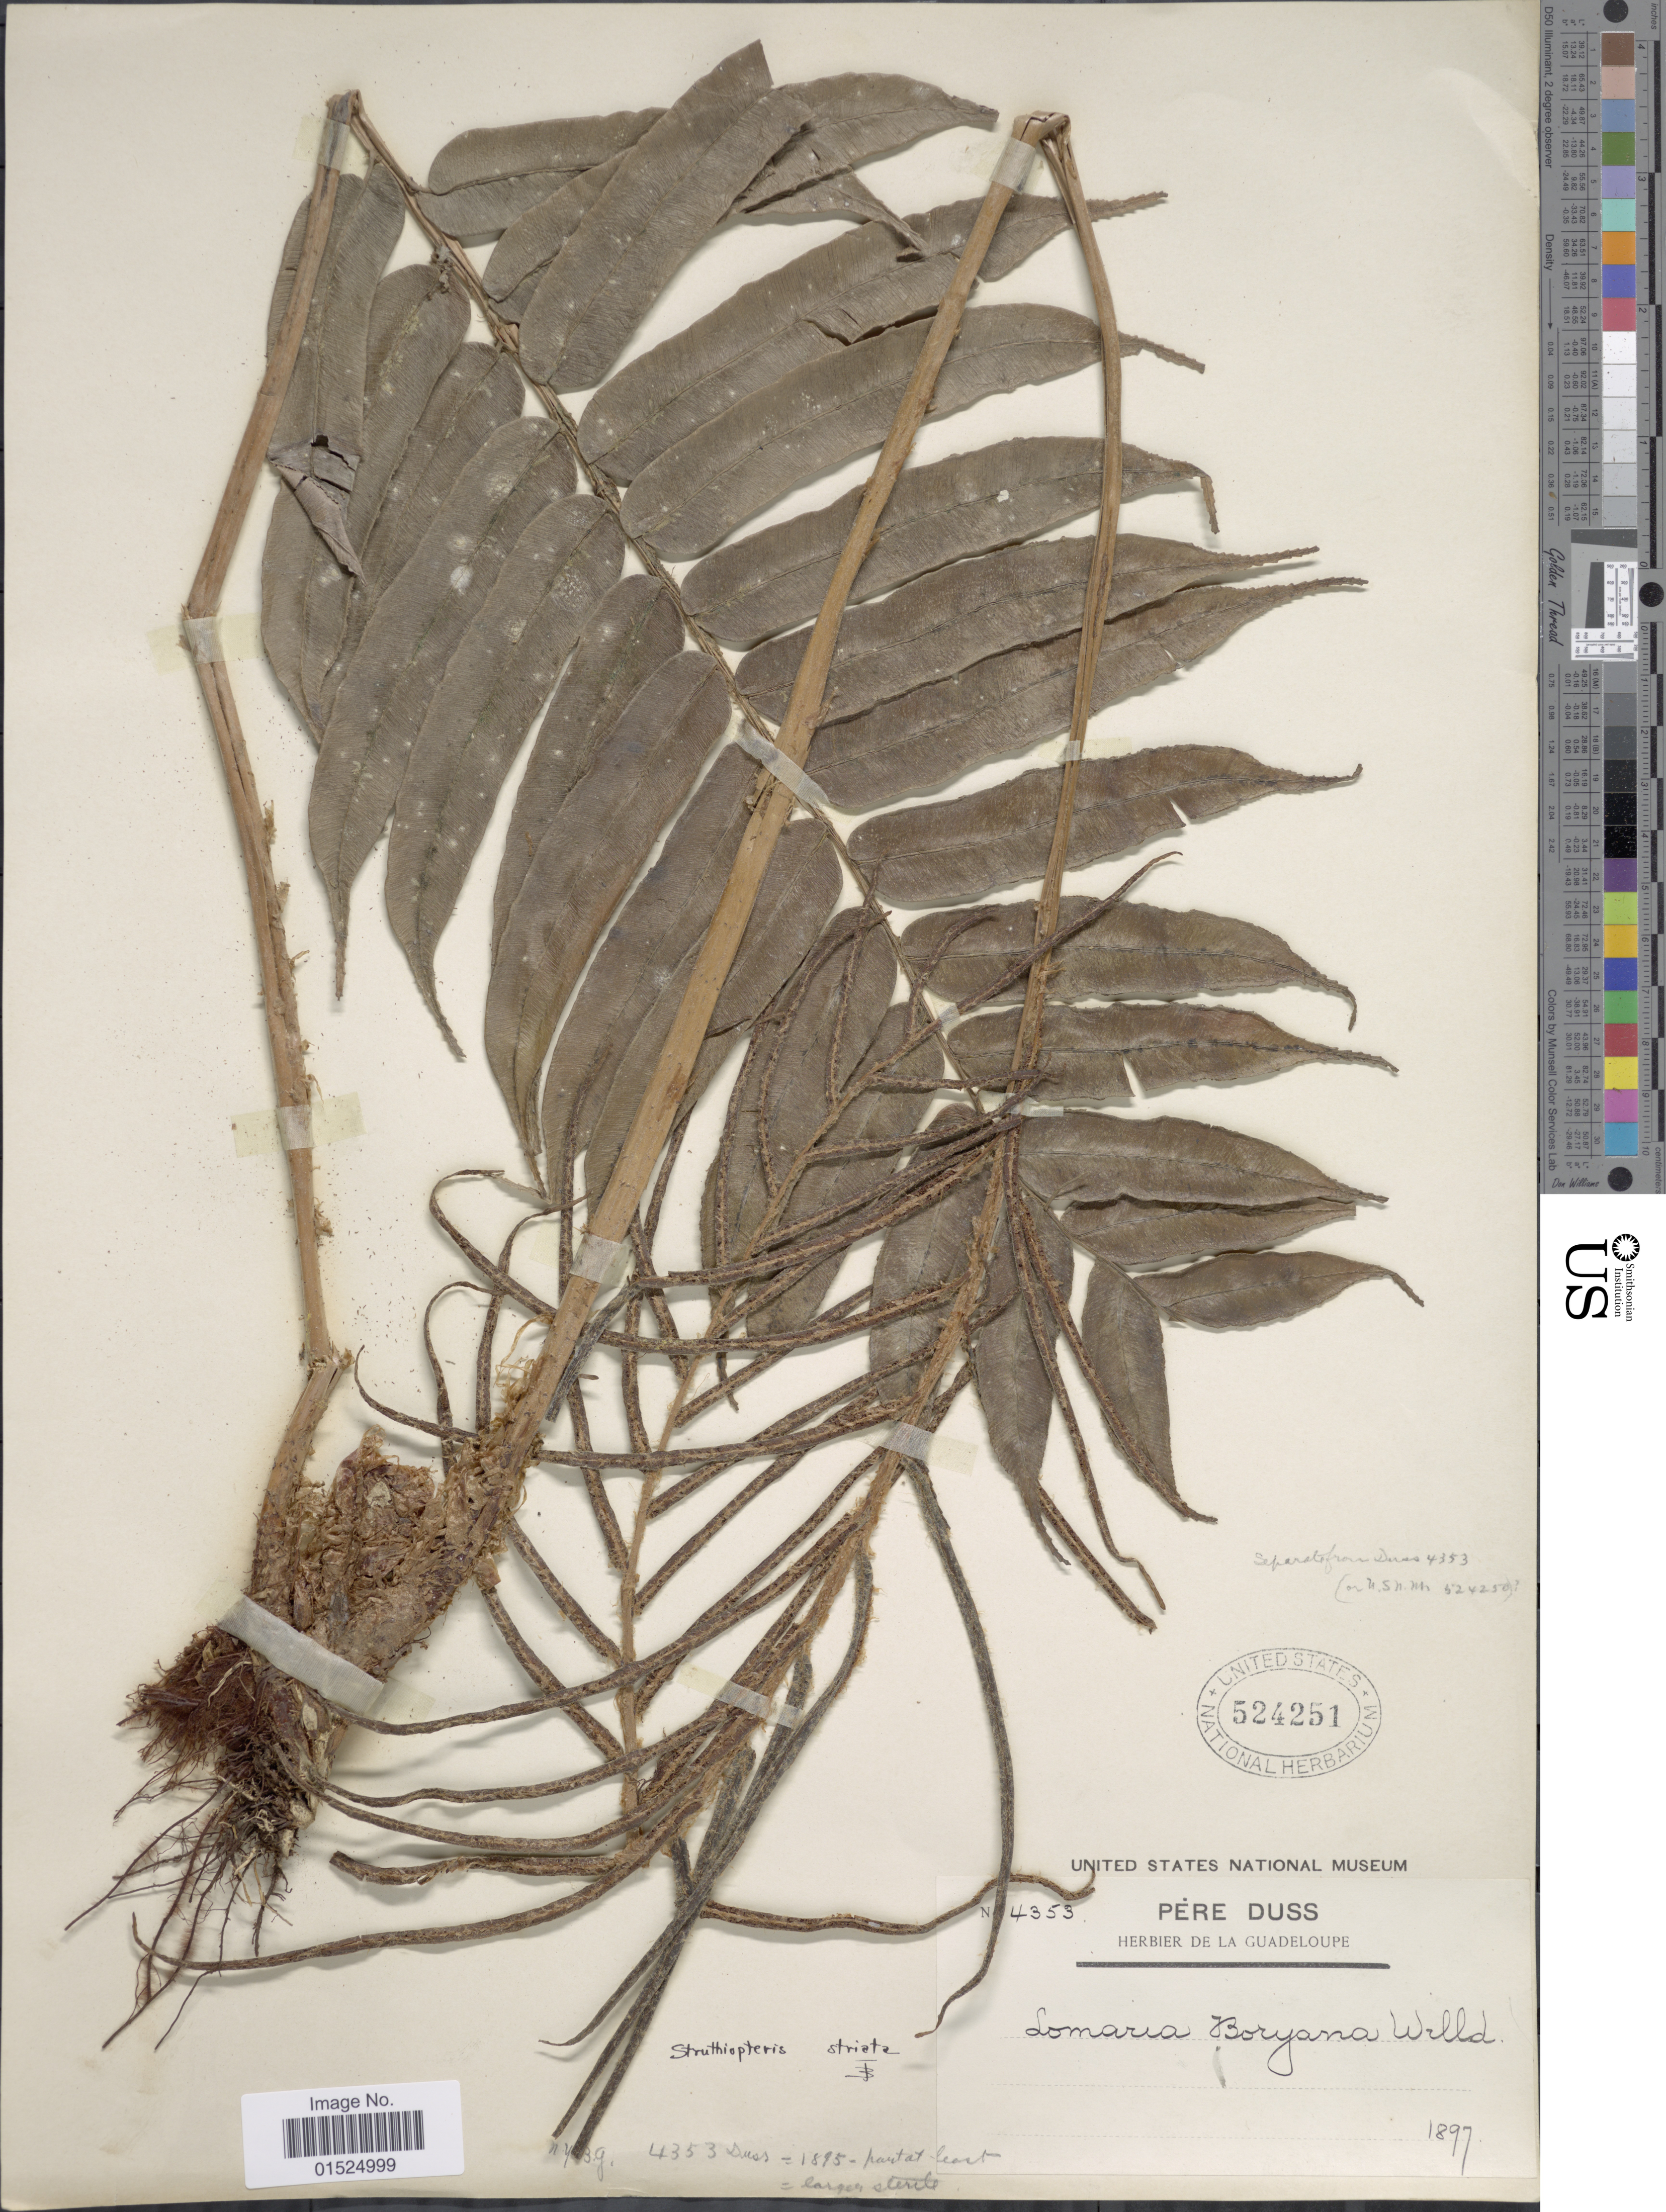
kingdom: Plantae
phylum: Tracheophyta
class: Polypodiopsida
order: Polypodiales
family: Blechnaceae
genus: Blechnum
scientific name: Blechnum ryanii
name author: Hieron.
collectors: Père Duss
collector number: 4353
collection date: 1897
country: Guadeloupe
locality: Pere Duss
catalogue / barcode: US 524251